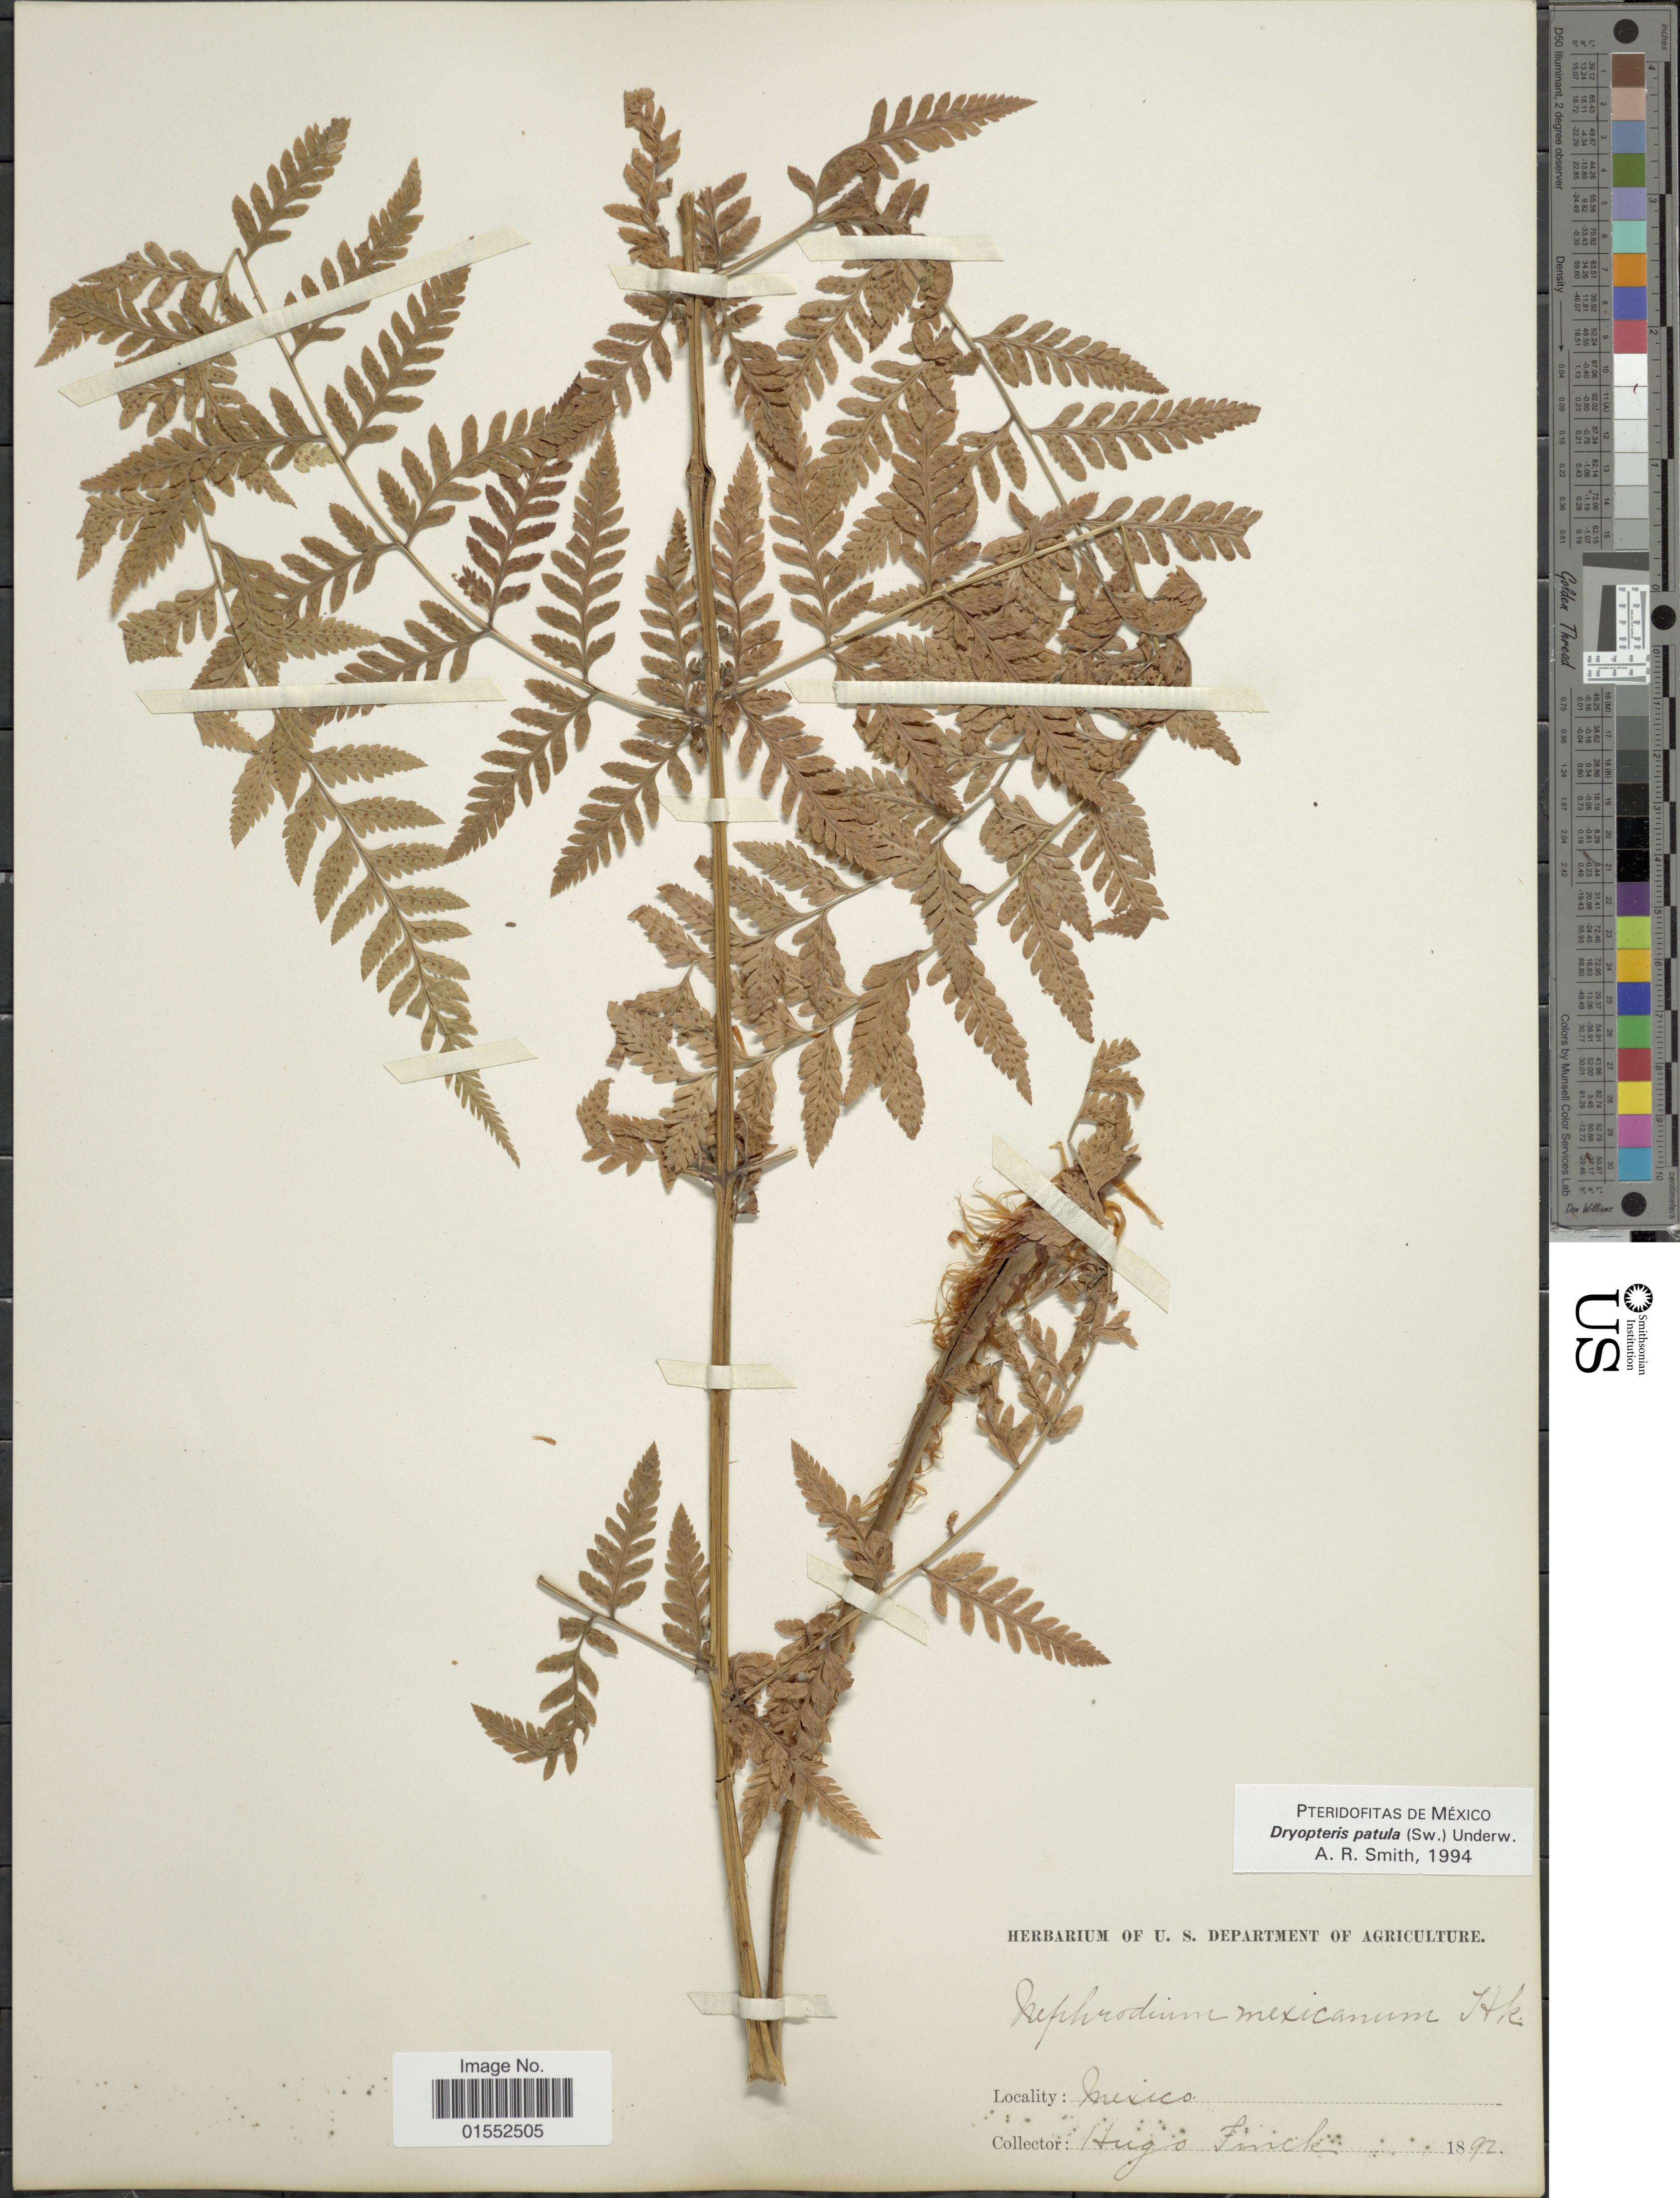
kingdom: Plantae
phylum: Tracheophyta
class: Polypodiopsida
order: Polypodiales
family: Dryopteridaceae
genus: Dryopteris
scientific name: Dryopteris patula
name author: (Sw.) Underw.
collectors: H. Finck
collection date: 1892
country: Mexico